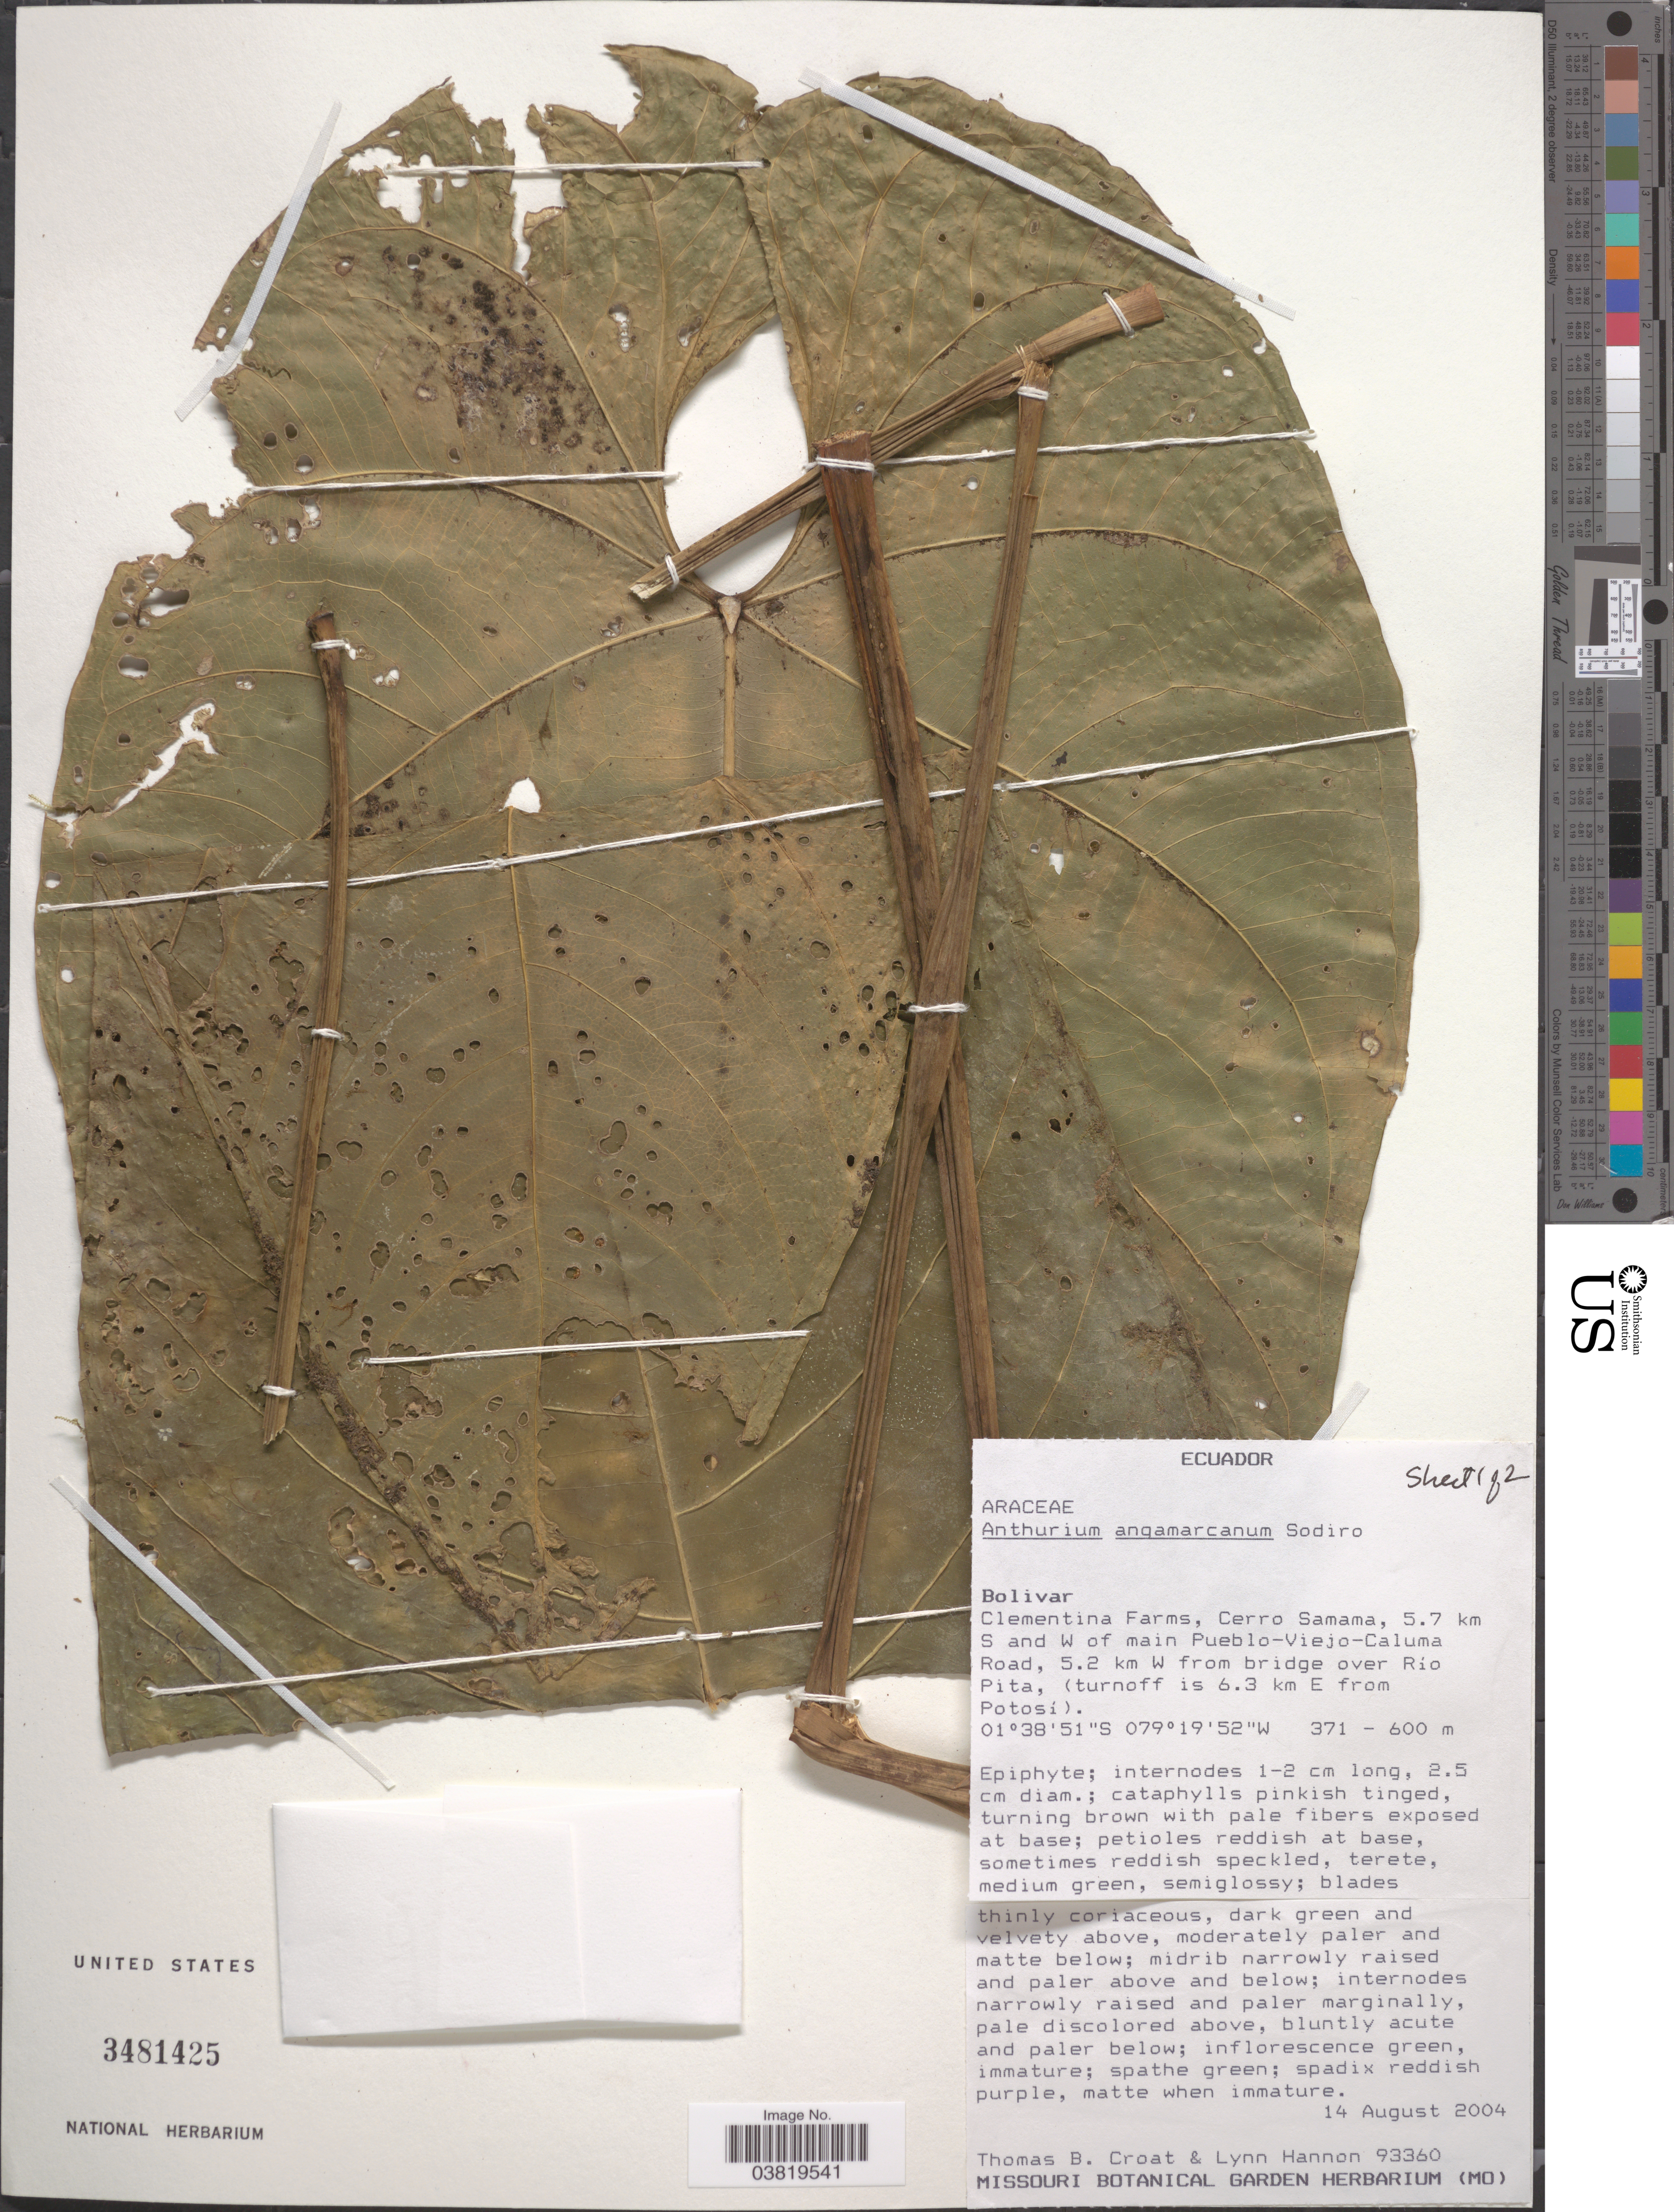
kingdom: Plantae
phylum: Tracheophyta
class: Liliopsida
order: Alismatales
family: Araceae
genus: Anthurium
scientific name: Anthurium angamarcanum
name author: Sodiro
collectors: T. B. Croat & L. Hannon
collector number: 93360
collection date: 2004-08-14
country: Ecuador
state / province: Bolívar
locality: Clementina Farms, Cerro Samama, 5.7 km S and W of main Pueblo-Viejo-Caluma Road, 5.2 km W from bridge over Río Pita, (turnoff is 6.3 km E from Potosí).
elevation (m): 371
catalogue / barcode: US 3481425